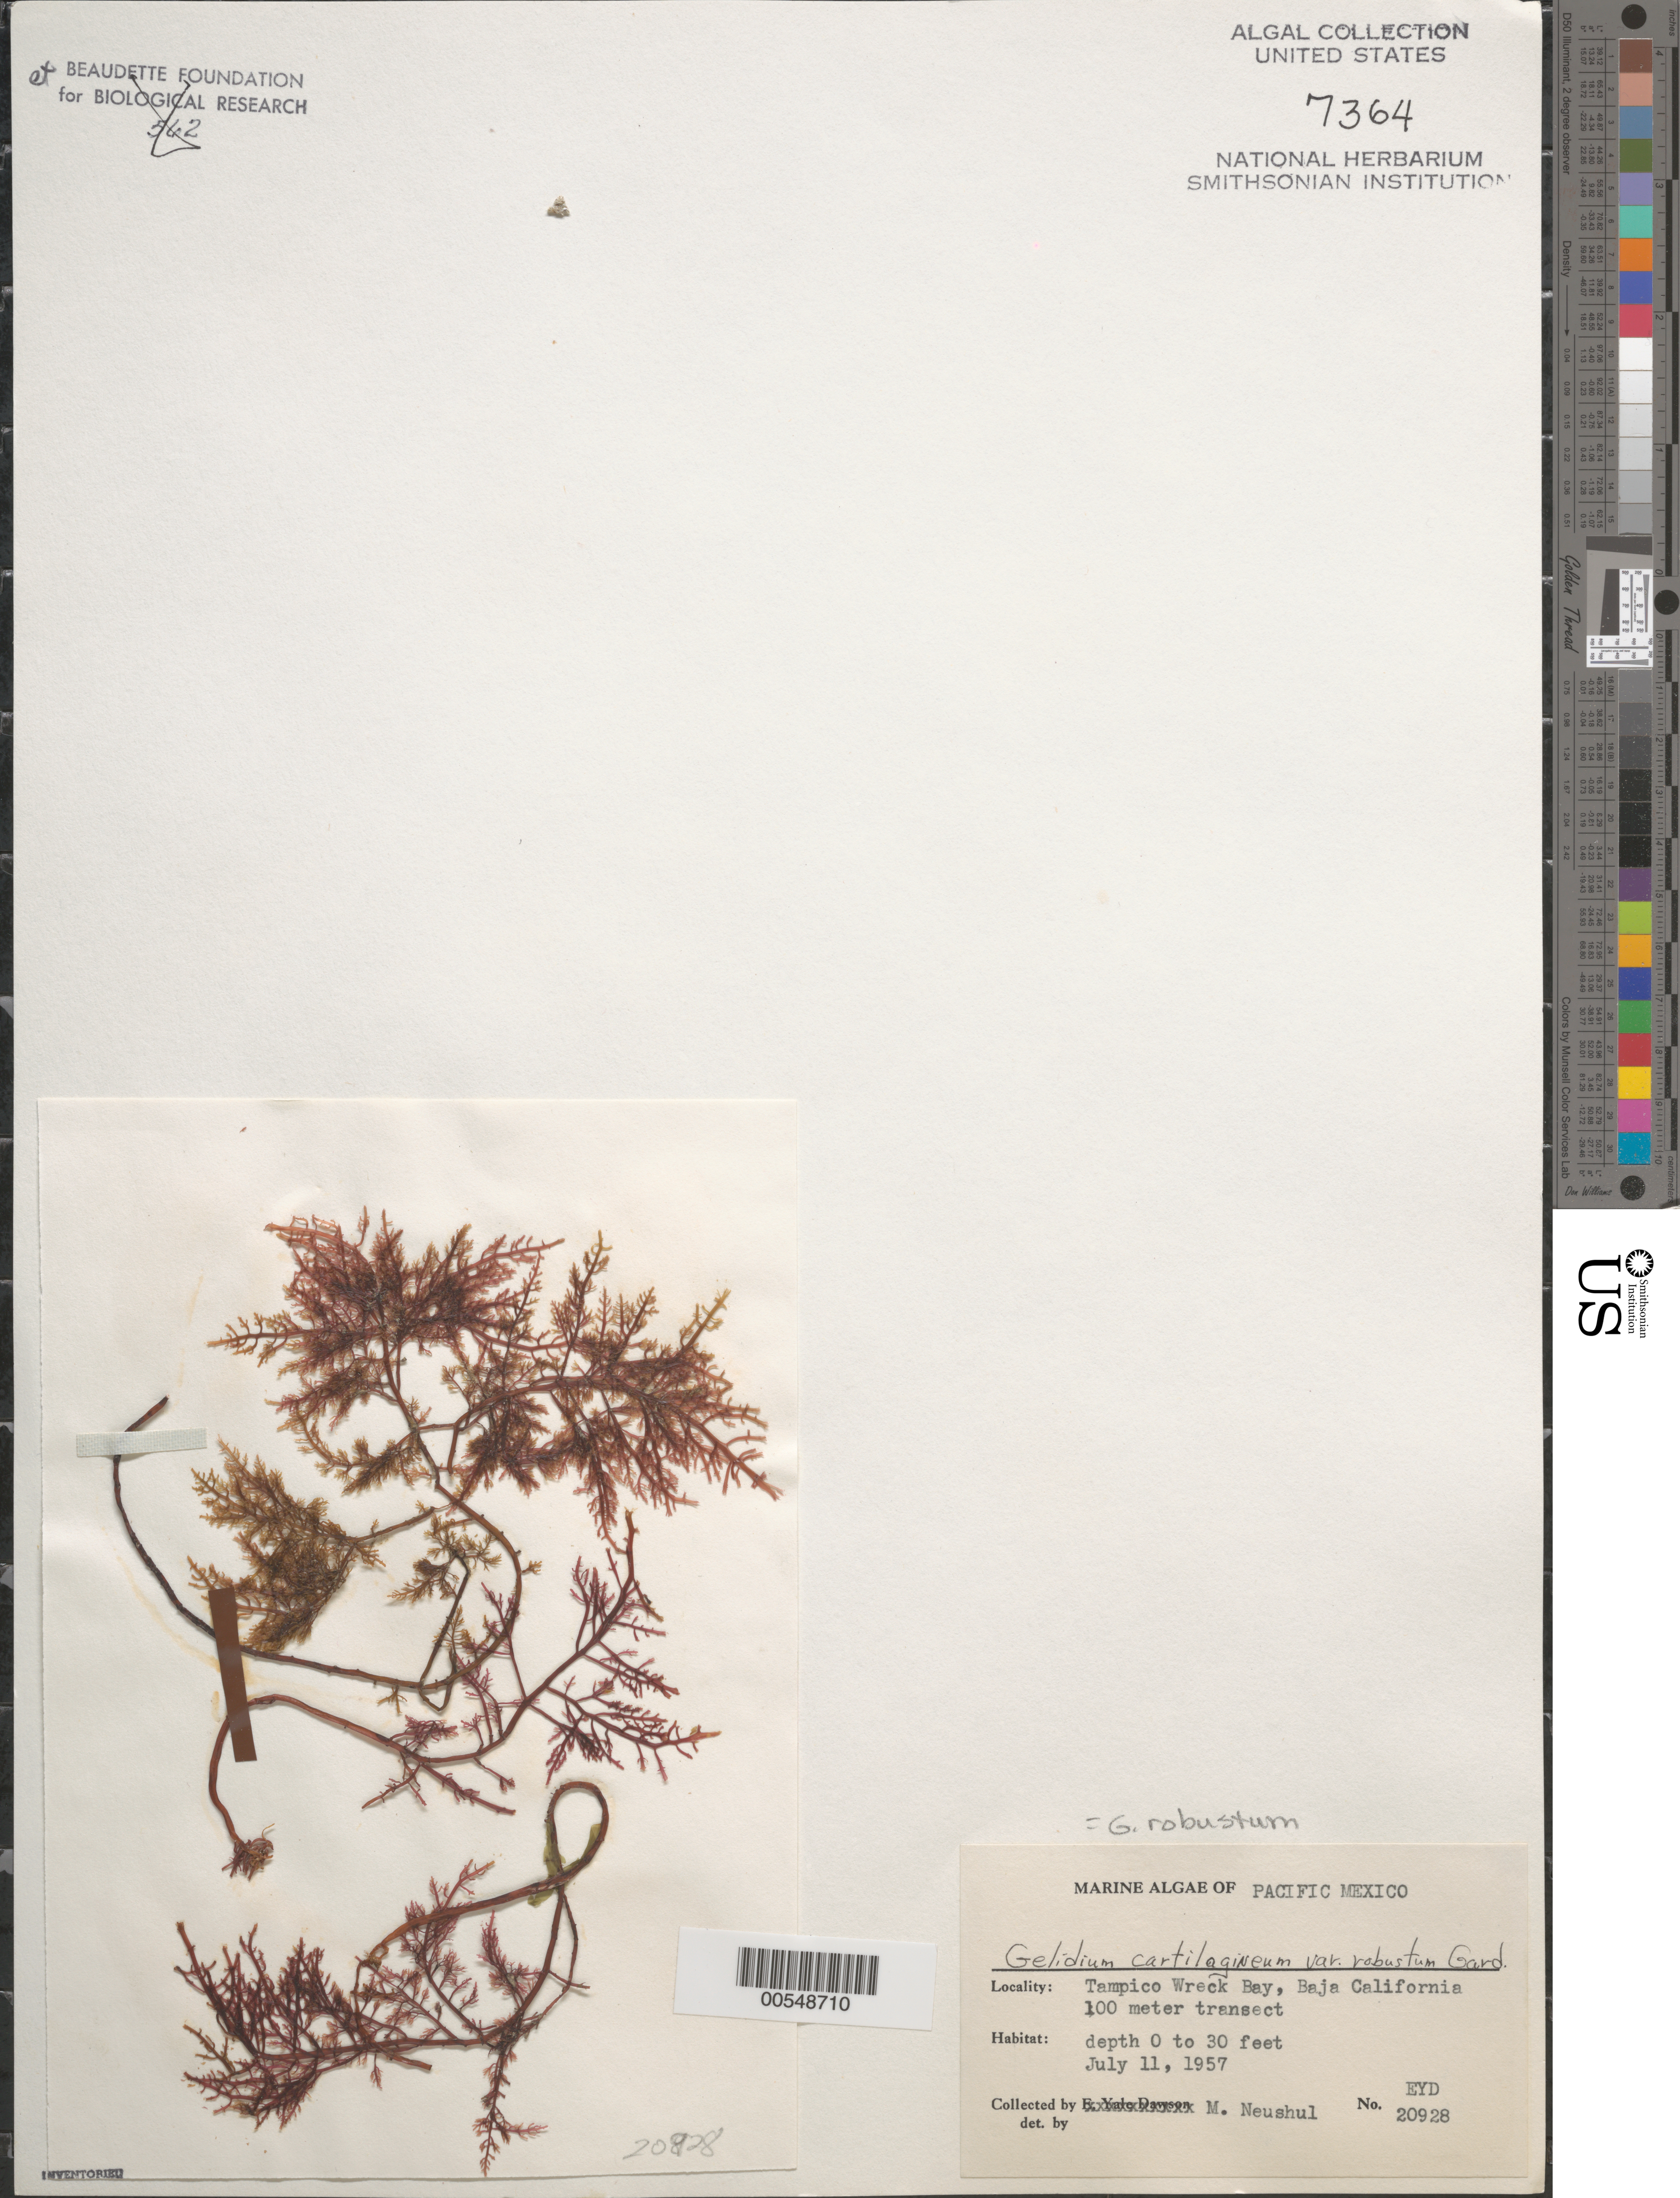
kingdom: Plantae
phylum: Rhodophyta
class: Florideophyceae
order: Gelidiales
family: Gelidiaceae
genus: Gelidium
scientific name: Gelidium robustum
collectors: M. Neushul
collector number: EYD 20928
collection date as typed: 11 Jul 1957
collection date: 1957-07-11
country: Mexico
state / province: Baja California Norte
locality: Tampico Wreck Bay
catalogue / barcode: US 7364